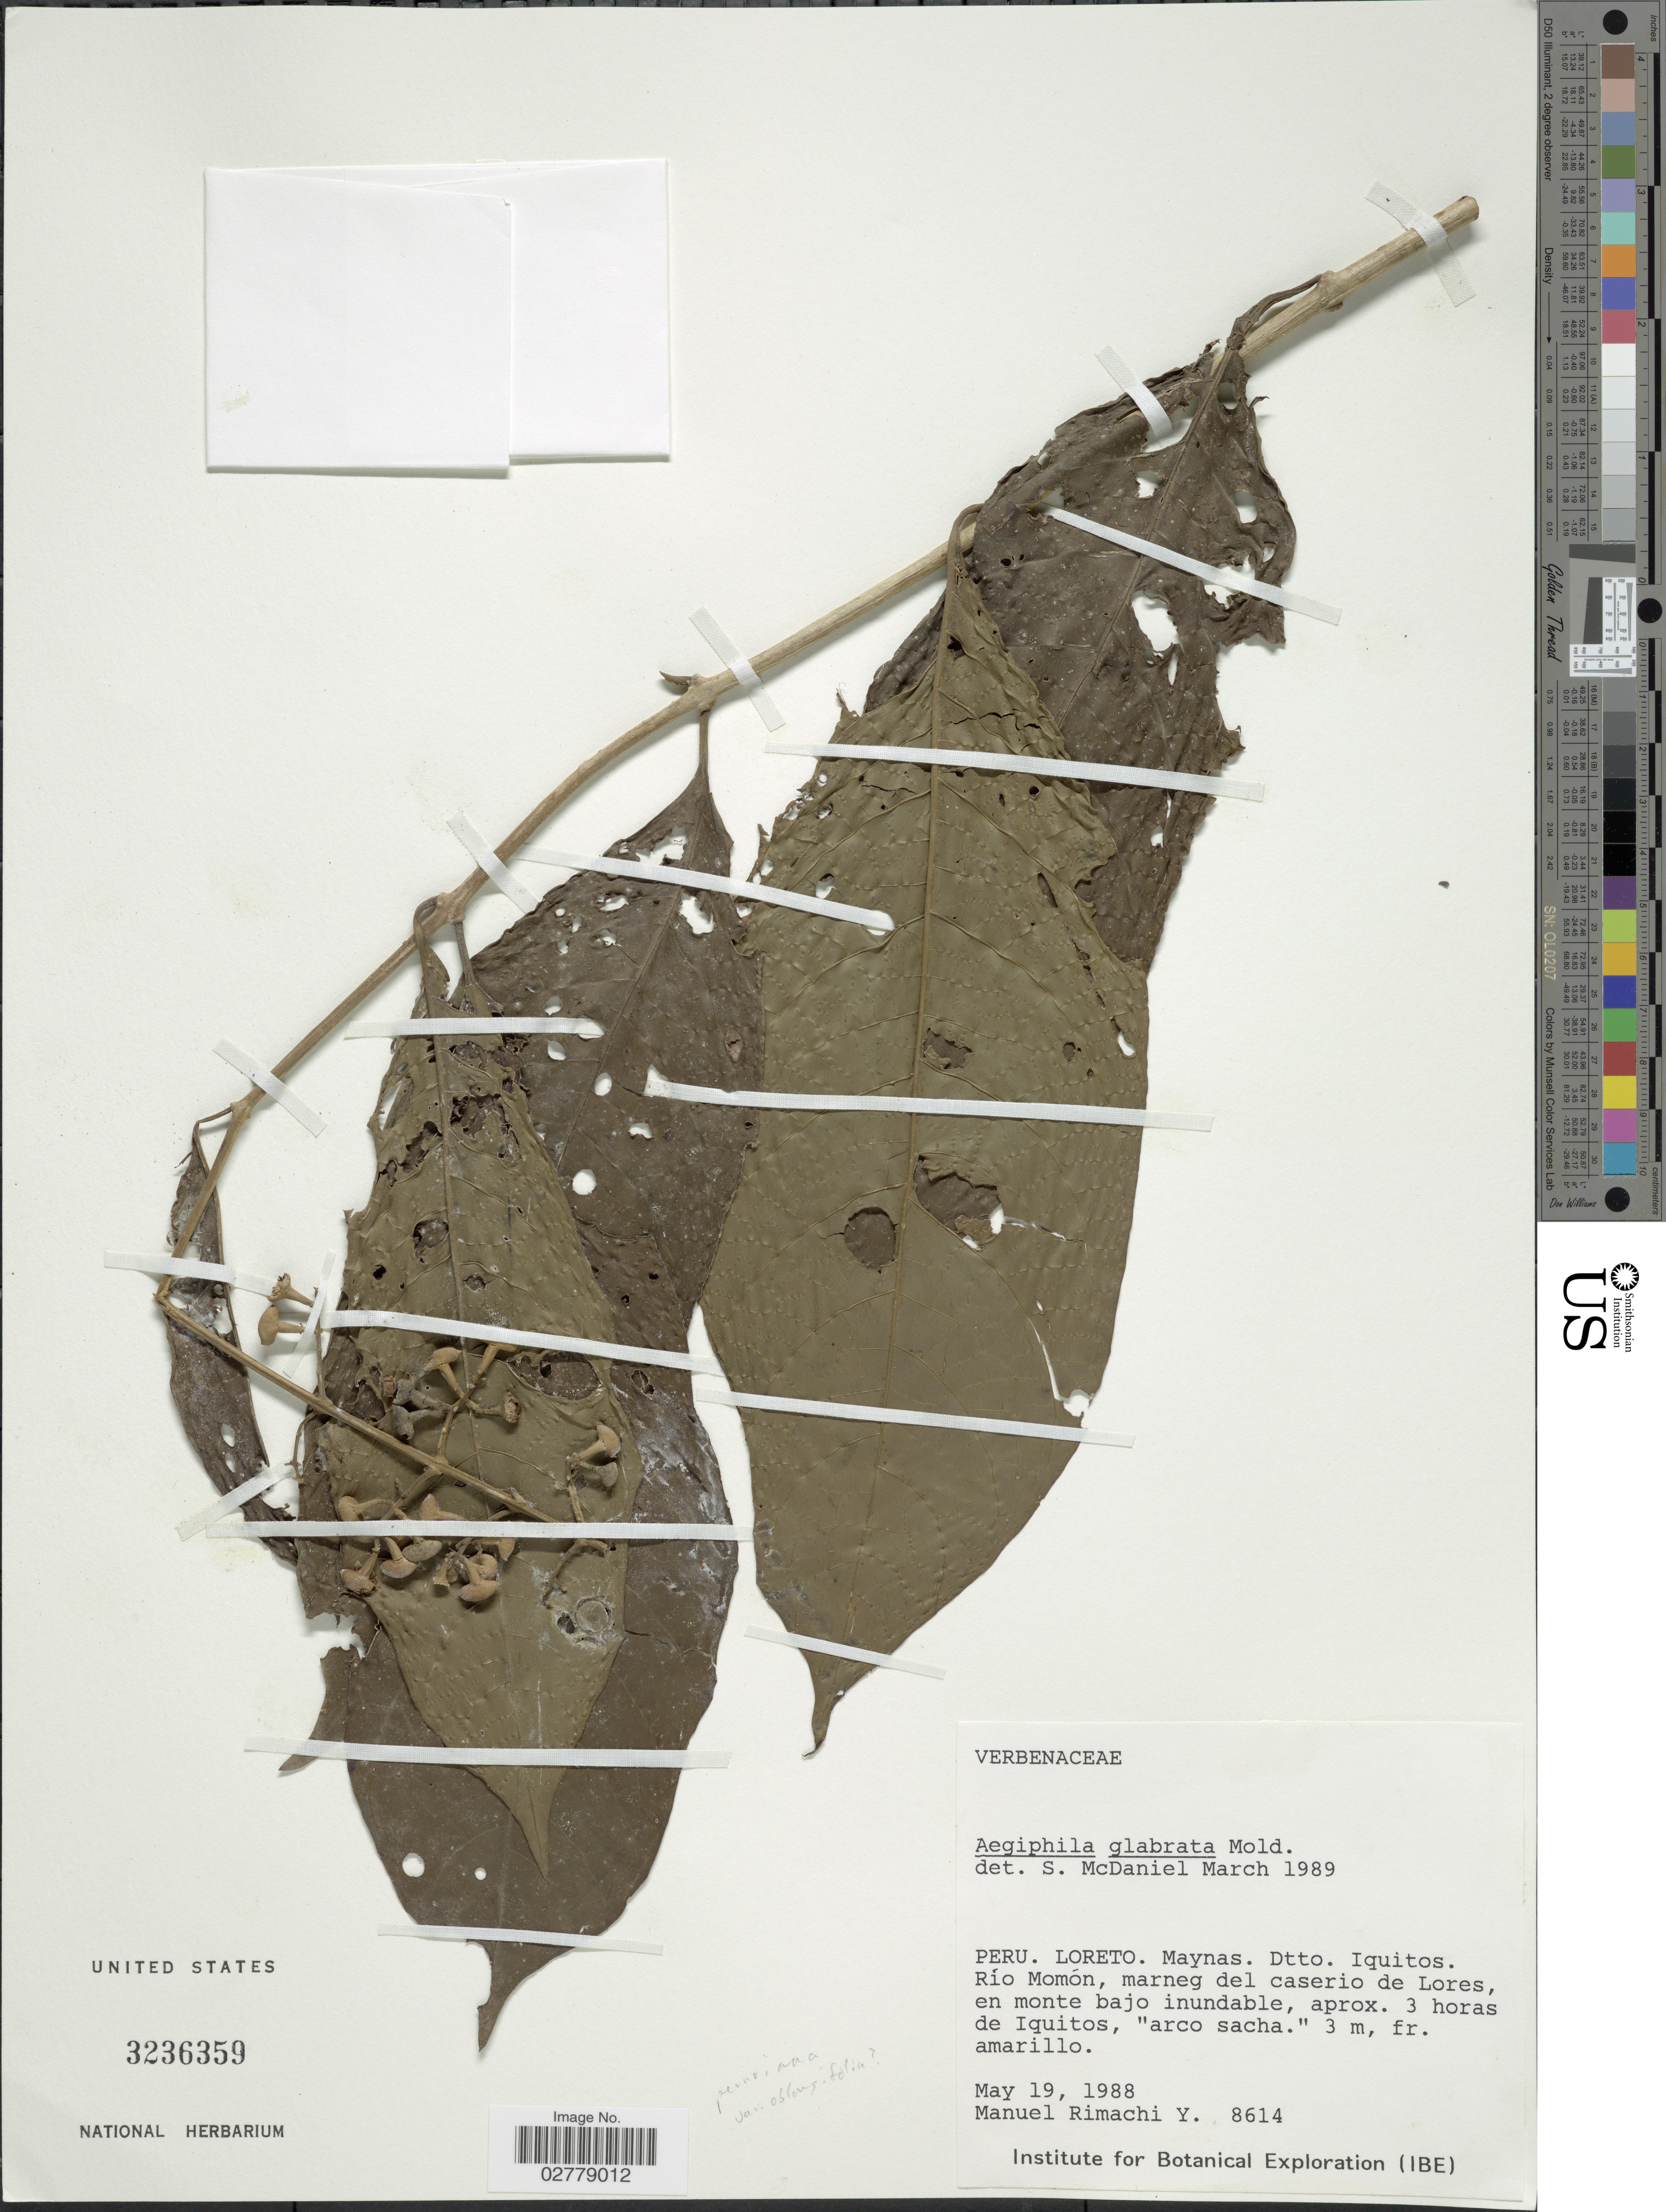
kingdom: Plantae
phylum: Tracheophyta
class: Magnoliopsida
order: Lamiales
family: Lamiaceae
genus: Aegiphila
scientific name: Aegiphila peruviana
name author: Turcz.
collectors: M. Rimachi Y.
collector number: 8614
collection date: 1988-05-19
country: Peru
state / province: Loreto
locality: Maynas. Dtto. Iquitos. Río Momón, marneg del caserio de Lores, en monte bajo inundable, aprox. 3 horas de Iquitos.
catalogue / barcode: US 3236359